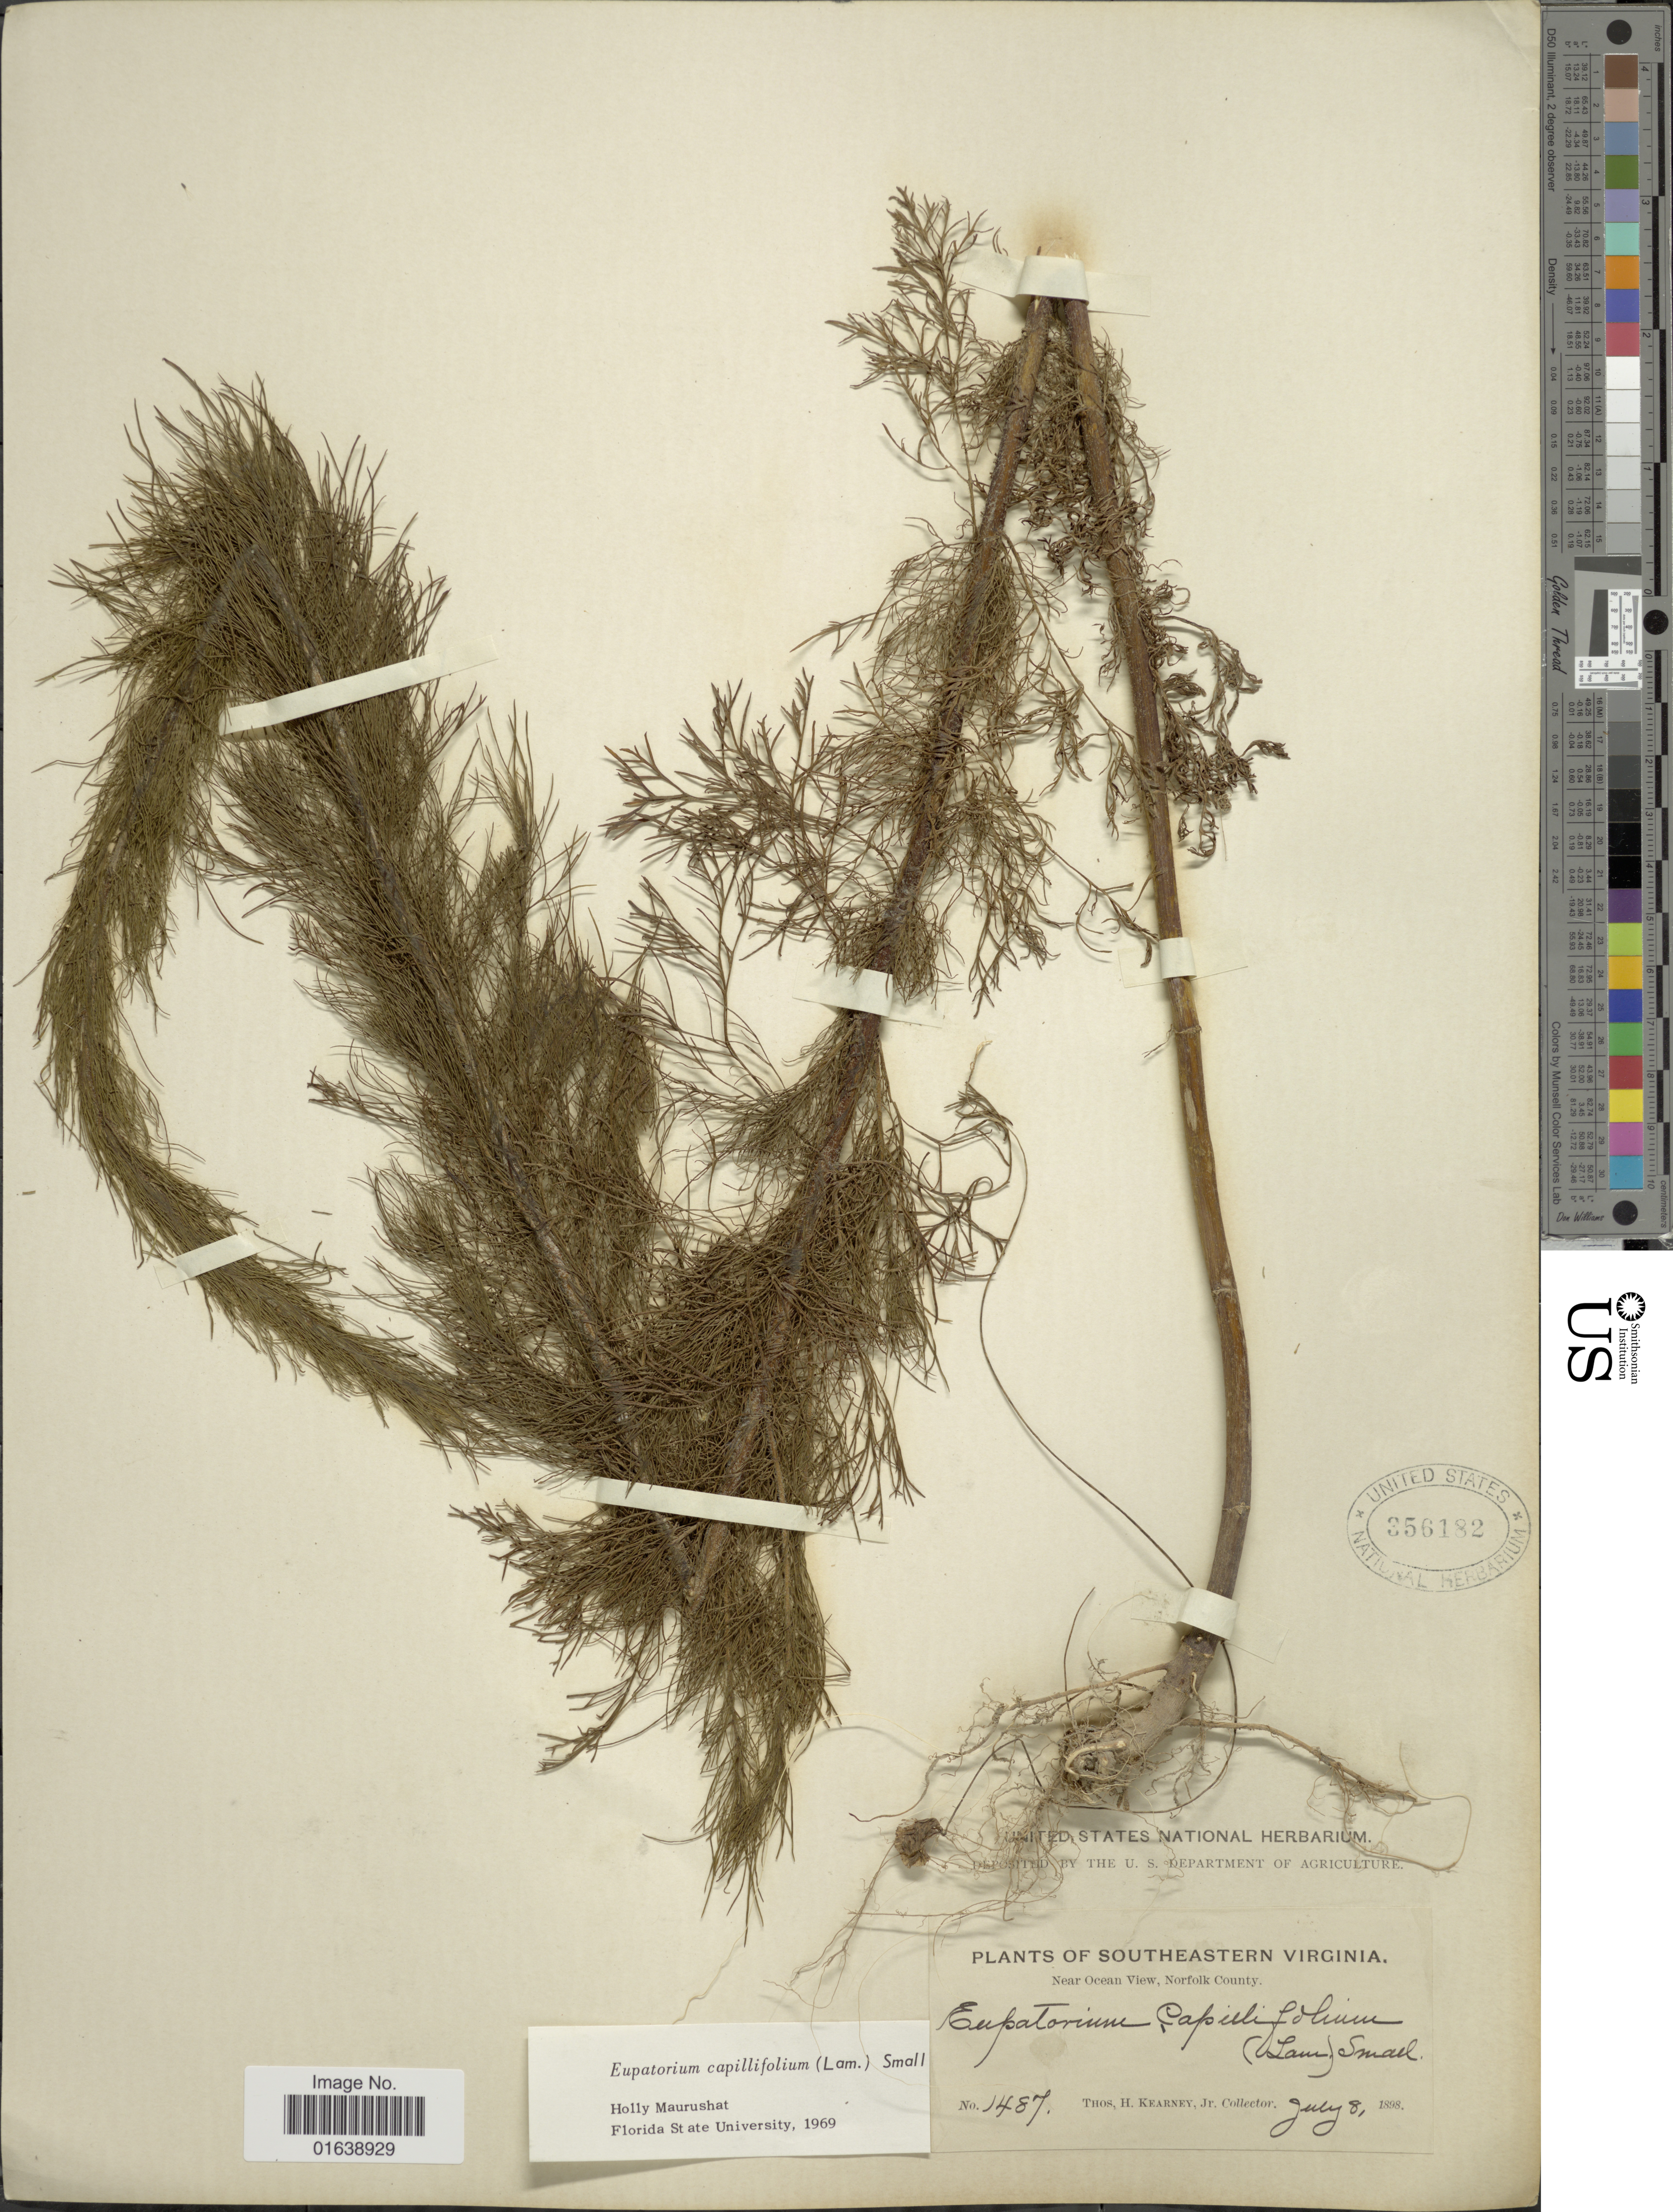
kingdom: Plantae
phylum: Tracheophyta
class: Magnoliopsida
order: Asterales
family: Asteraceae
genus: Eupatorium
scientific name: Eupatorium capillifolium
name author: (Lam.) Small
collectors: T. H. Kearney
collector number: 1487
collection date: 1898-07-08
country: United States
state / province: Virginia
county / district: City of Norfolk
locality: Southeastern Virginia. Near Ocean View, Norfolk County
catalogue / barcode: US 356182